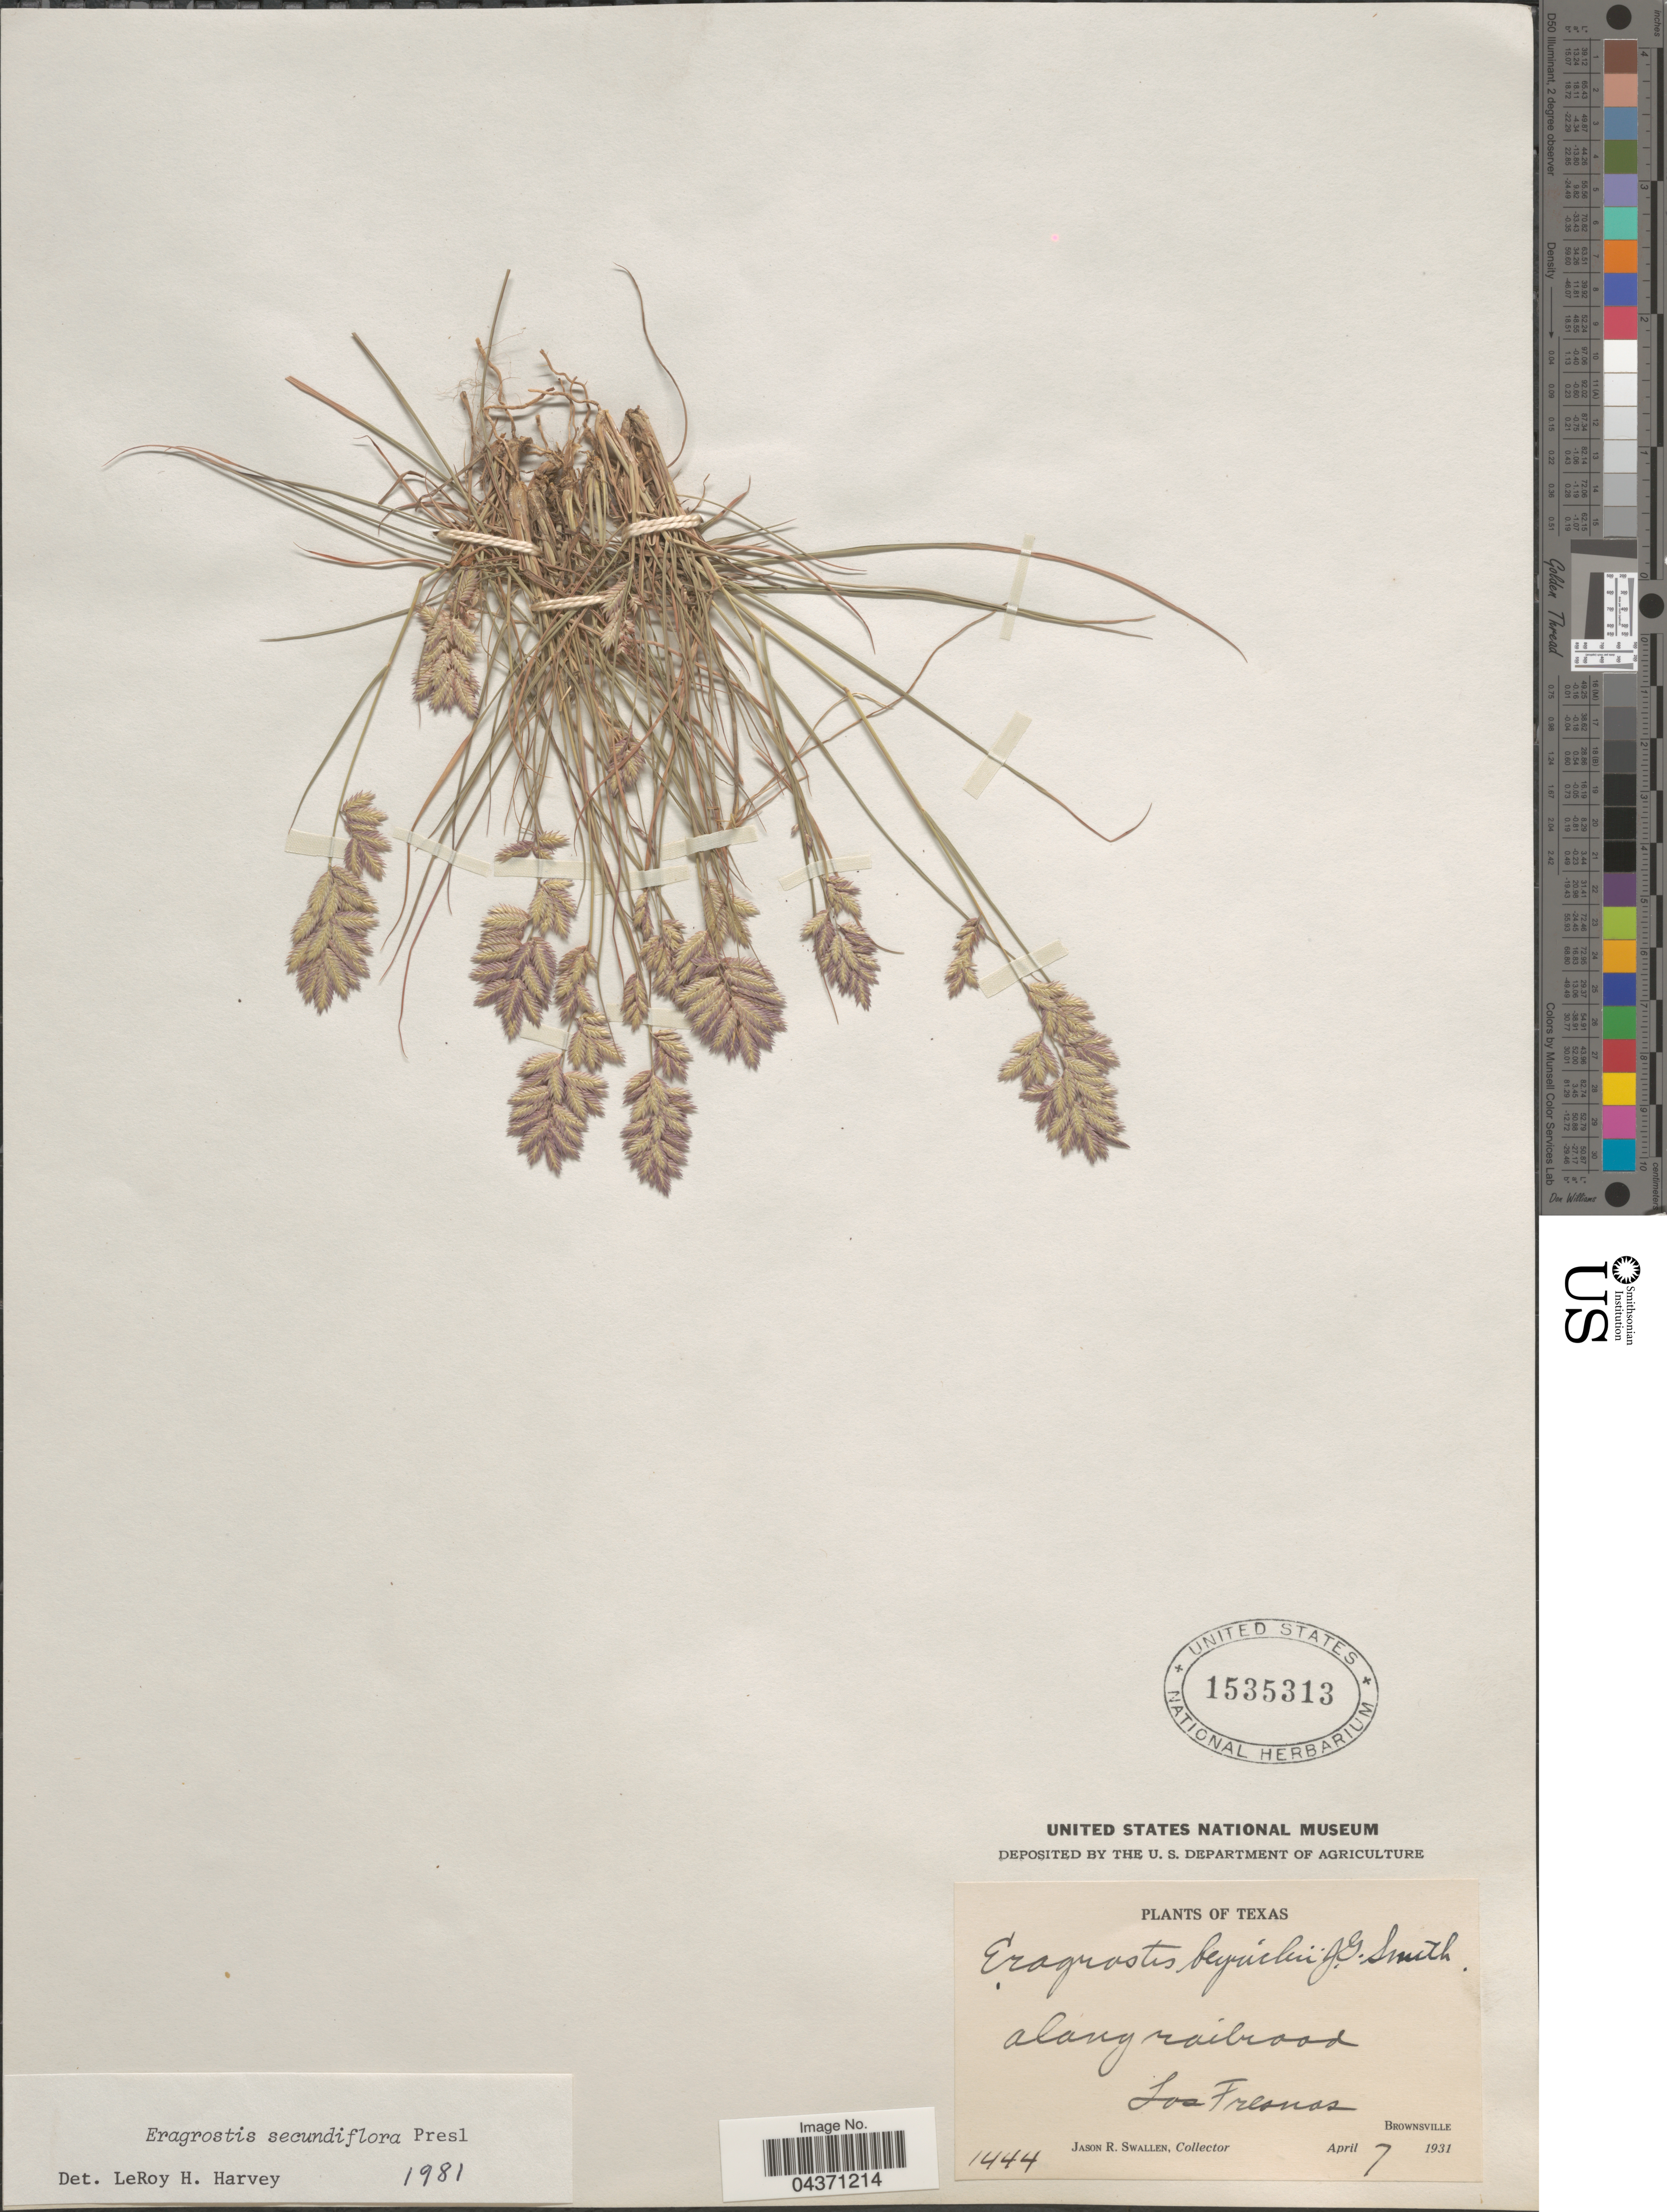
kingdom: Plantae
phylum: Tracheophyta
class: Liliopsida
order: Poales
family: Poaceae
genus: Eragrostis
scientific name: Eragrostis secundiflora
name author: J. Presl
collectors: J. R. Swallen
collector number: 1444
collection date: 1931-04-07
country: United States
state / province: Texas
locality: Along railroad. Los Fresnos. Brownsville.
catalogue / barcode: US 1535313